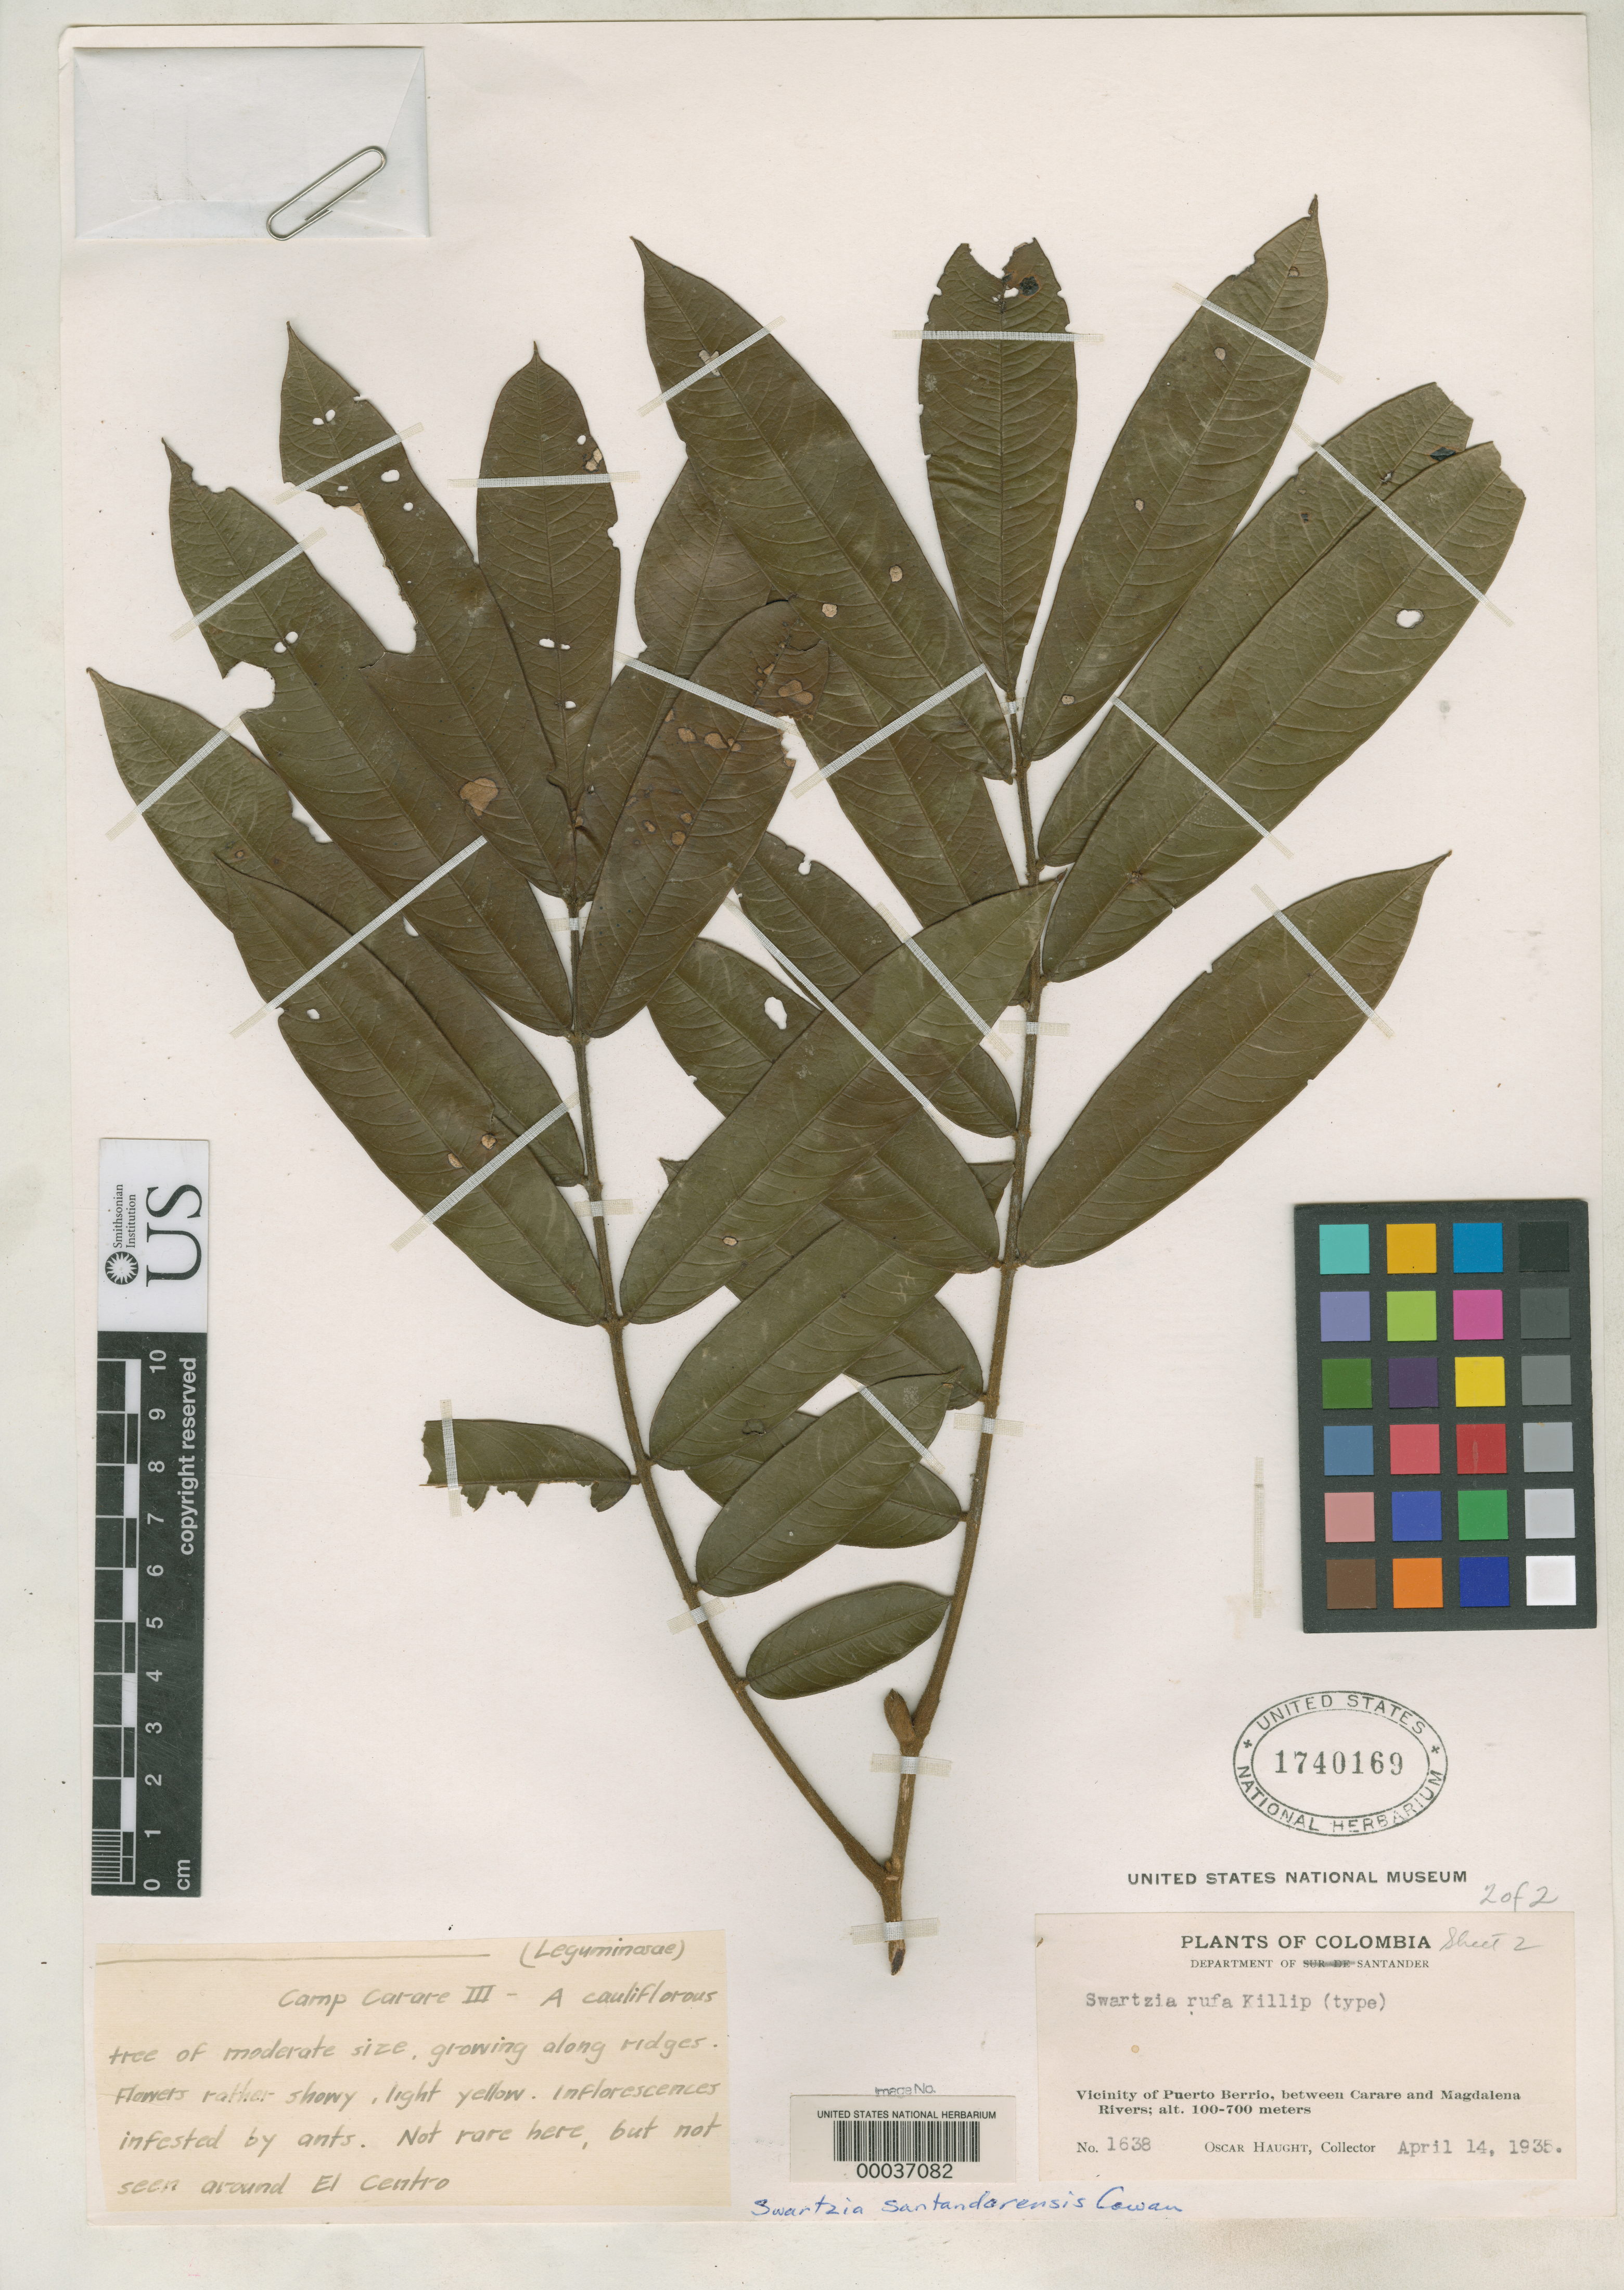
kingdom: Plantae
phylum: Tracheophyta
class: Magnoliopsida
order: Fabales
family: Fabaceae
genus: Swartzia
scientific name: Swartzia santanderensis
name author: R.S. Cowan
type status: Holotype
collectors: O. L. Haught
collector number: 1638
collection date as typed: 14 Apr 1935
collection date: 1935-04-14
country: Colombia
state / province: Santander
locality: Puerto Barrio, between Carare and Magdelena Rivers.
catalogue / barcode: US 1740169